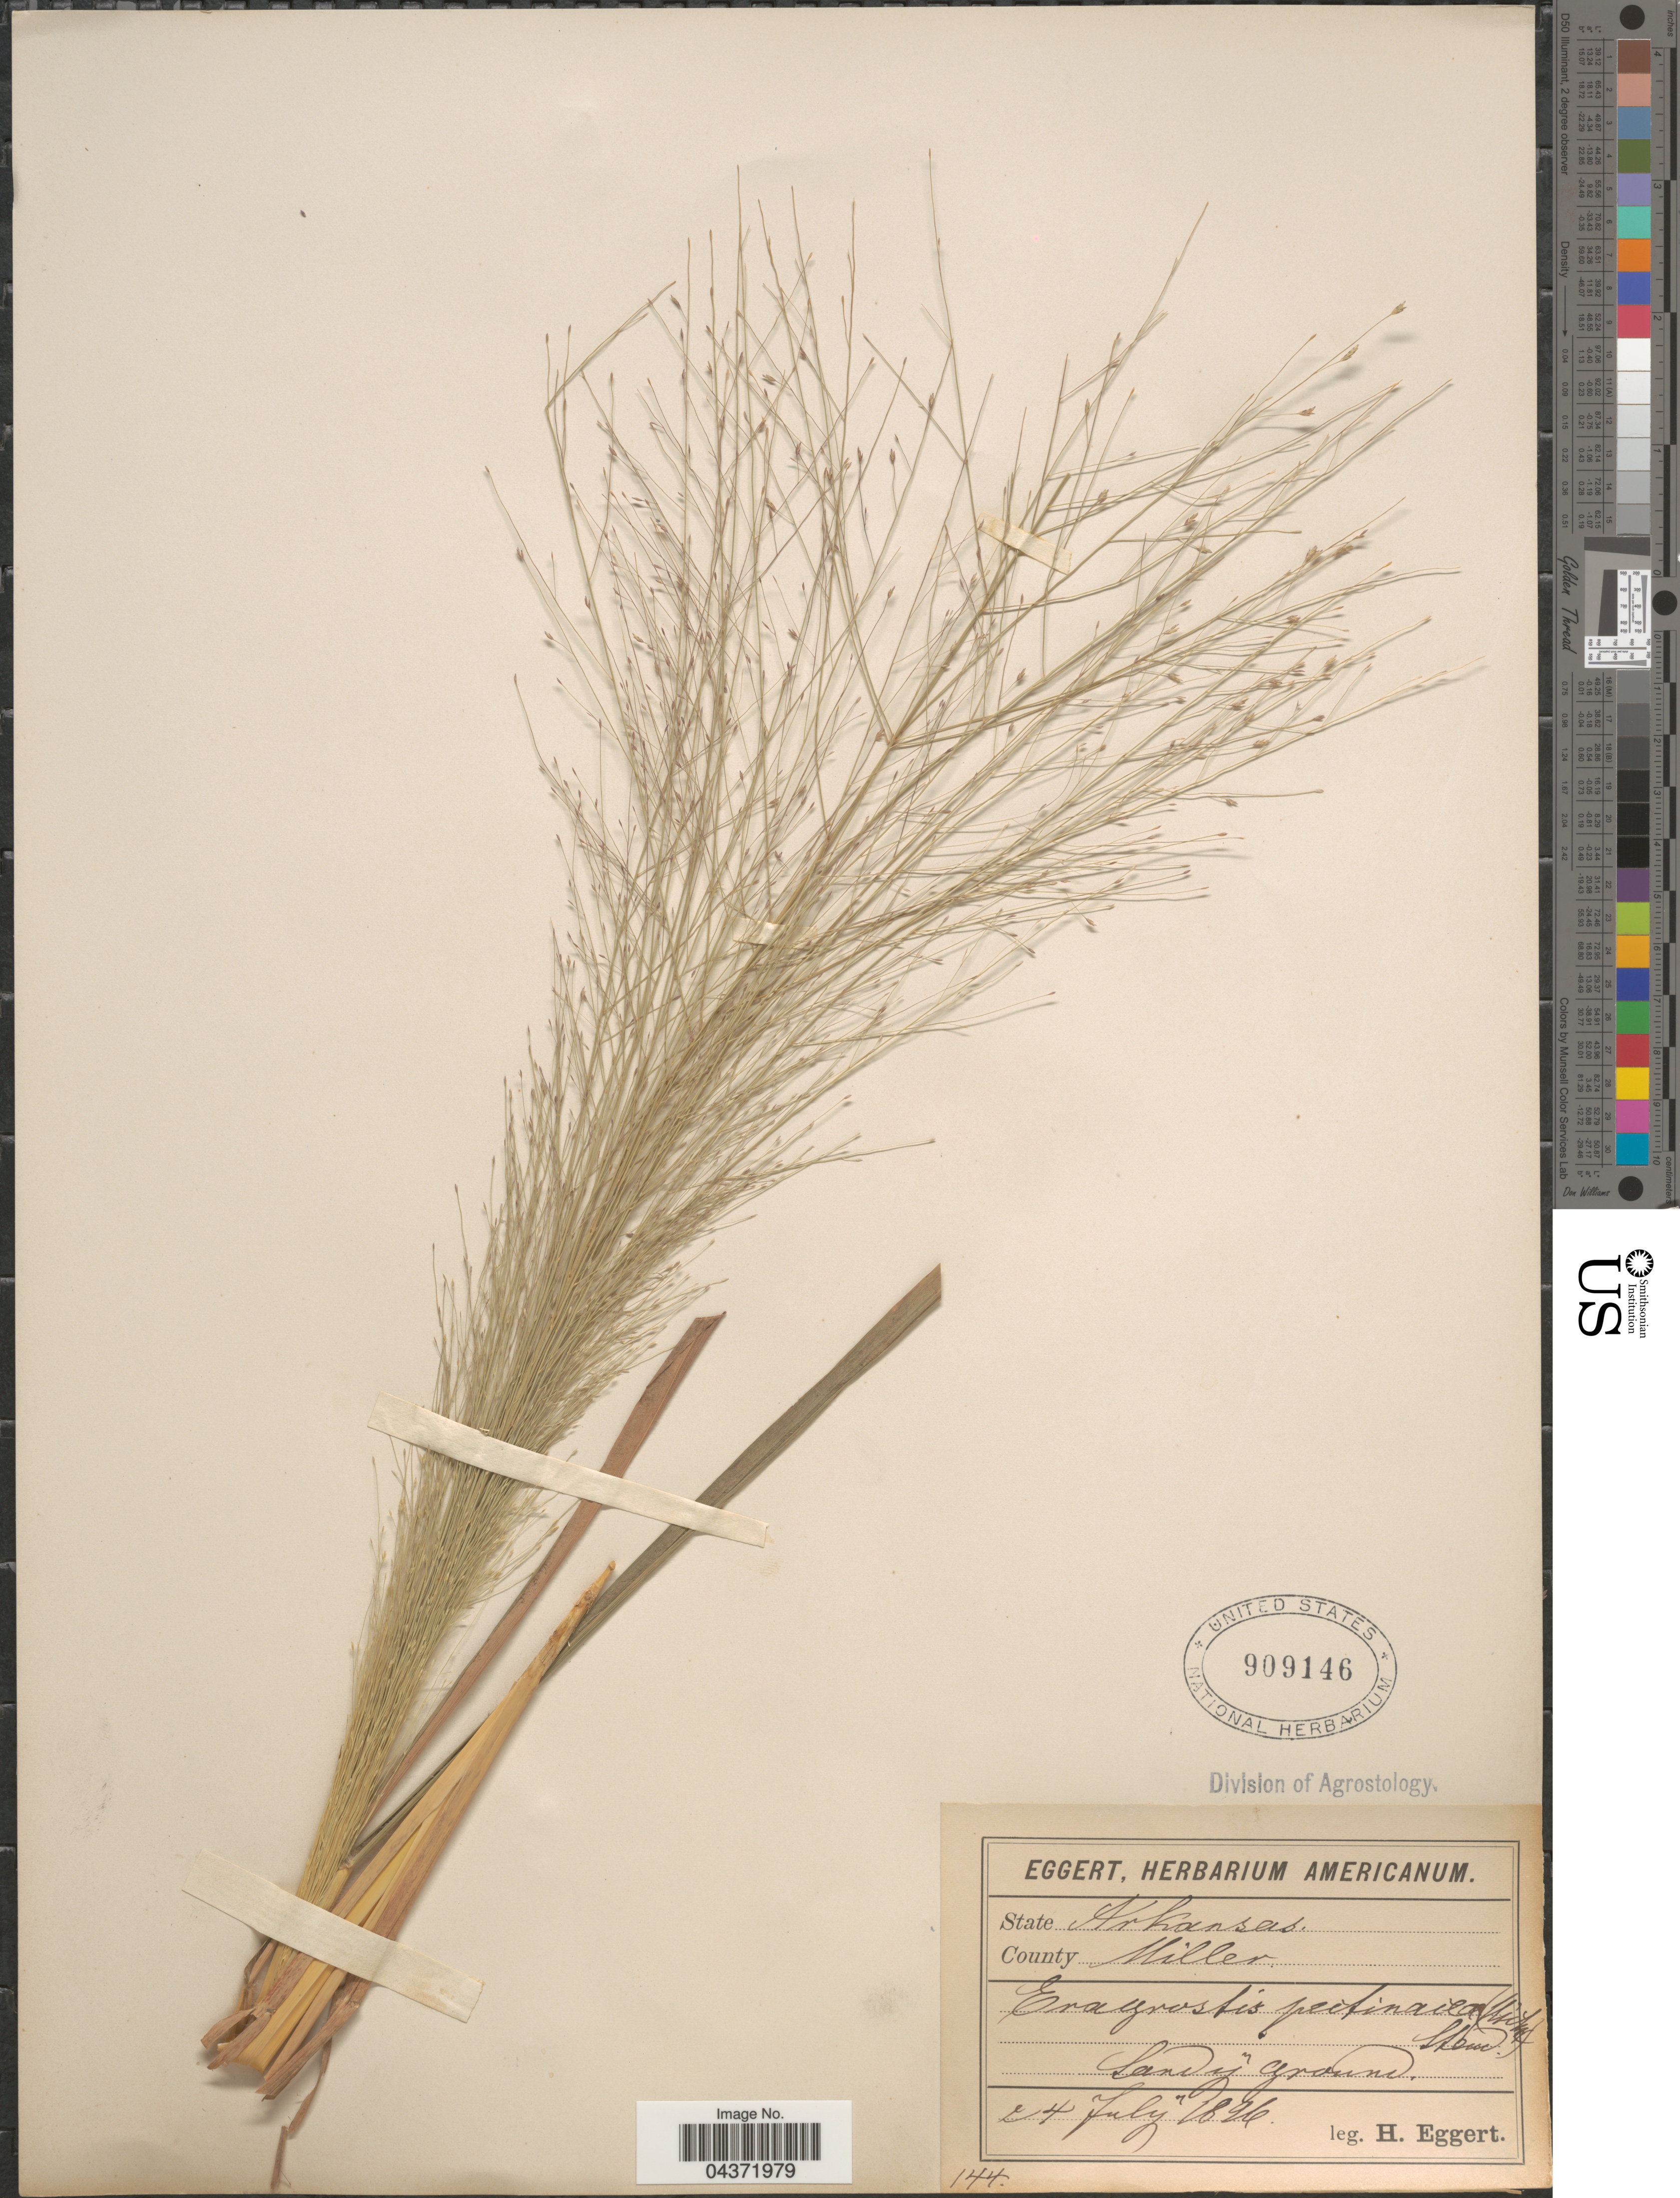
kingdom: Plantae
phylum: Tracheophyta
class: Liliopsida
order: Poales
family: Poaceae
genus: Eragrostis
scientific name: Eragrostis spectabilis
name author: (Pursh) Steud.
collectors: H. Eggert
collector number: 144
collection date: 1896-07-24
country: United States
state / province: Arkansas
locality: County Miller.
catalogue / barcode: US 909146